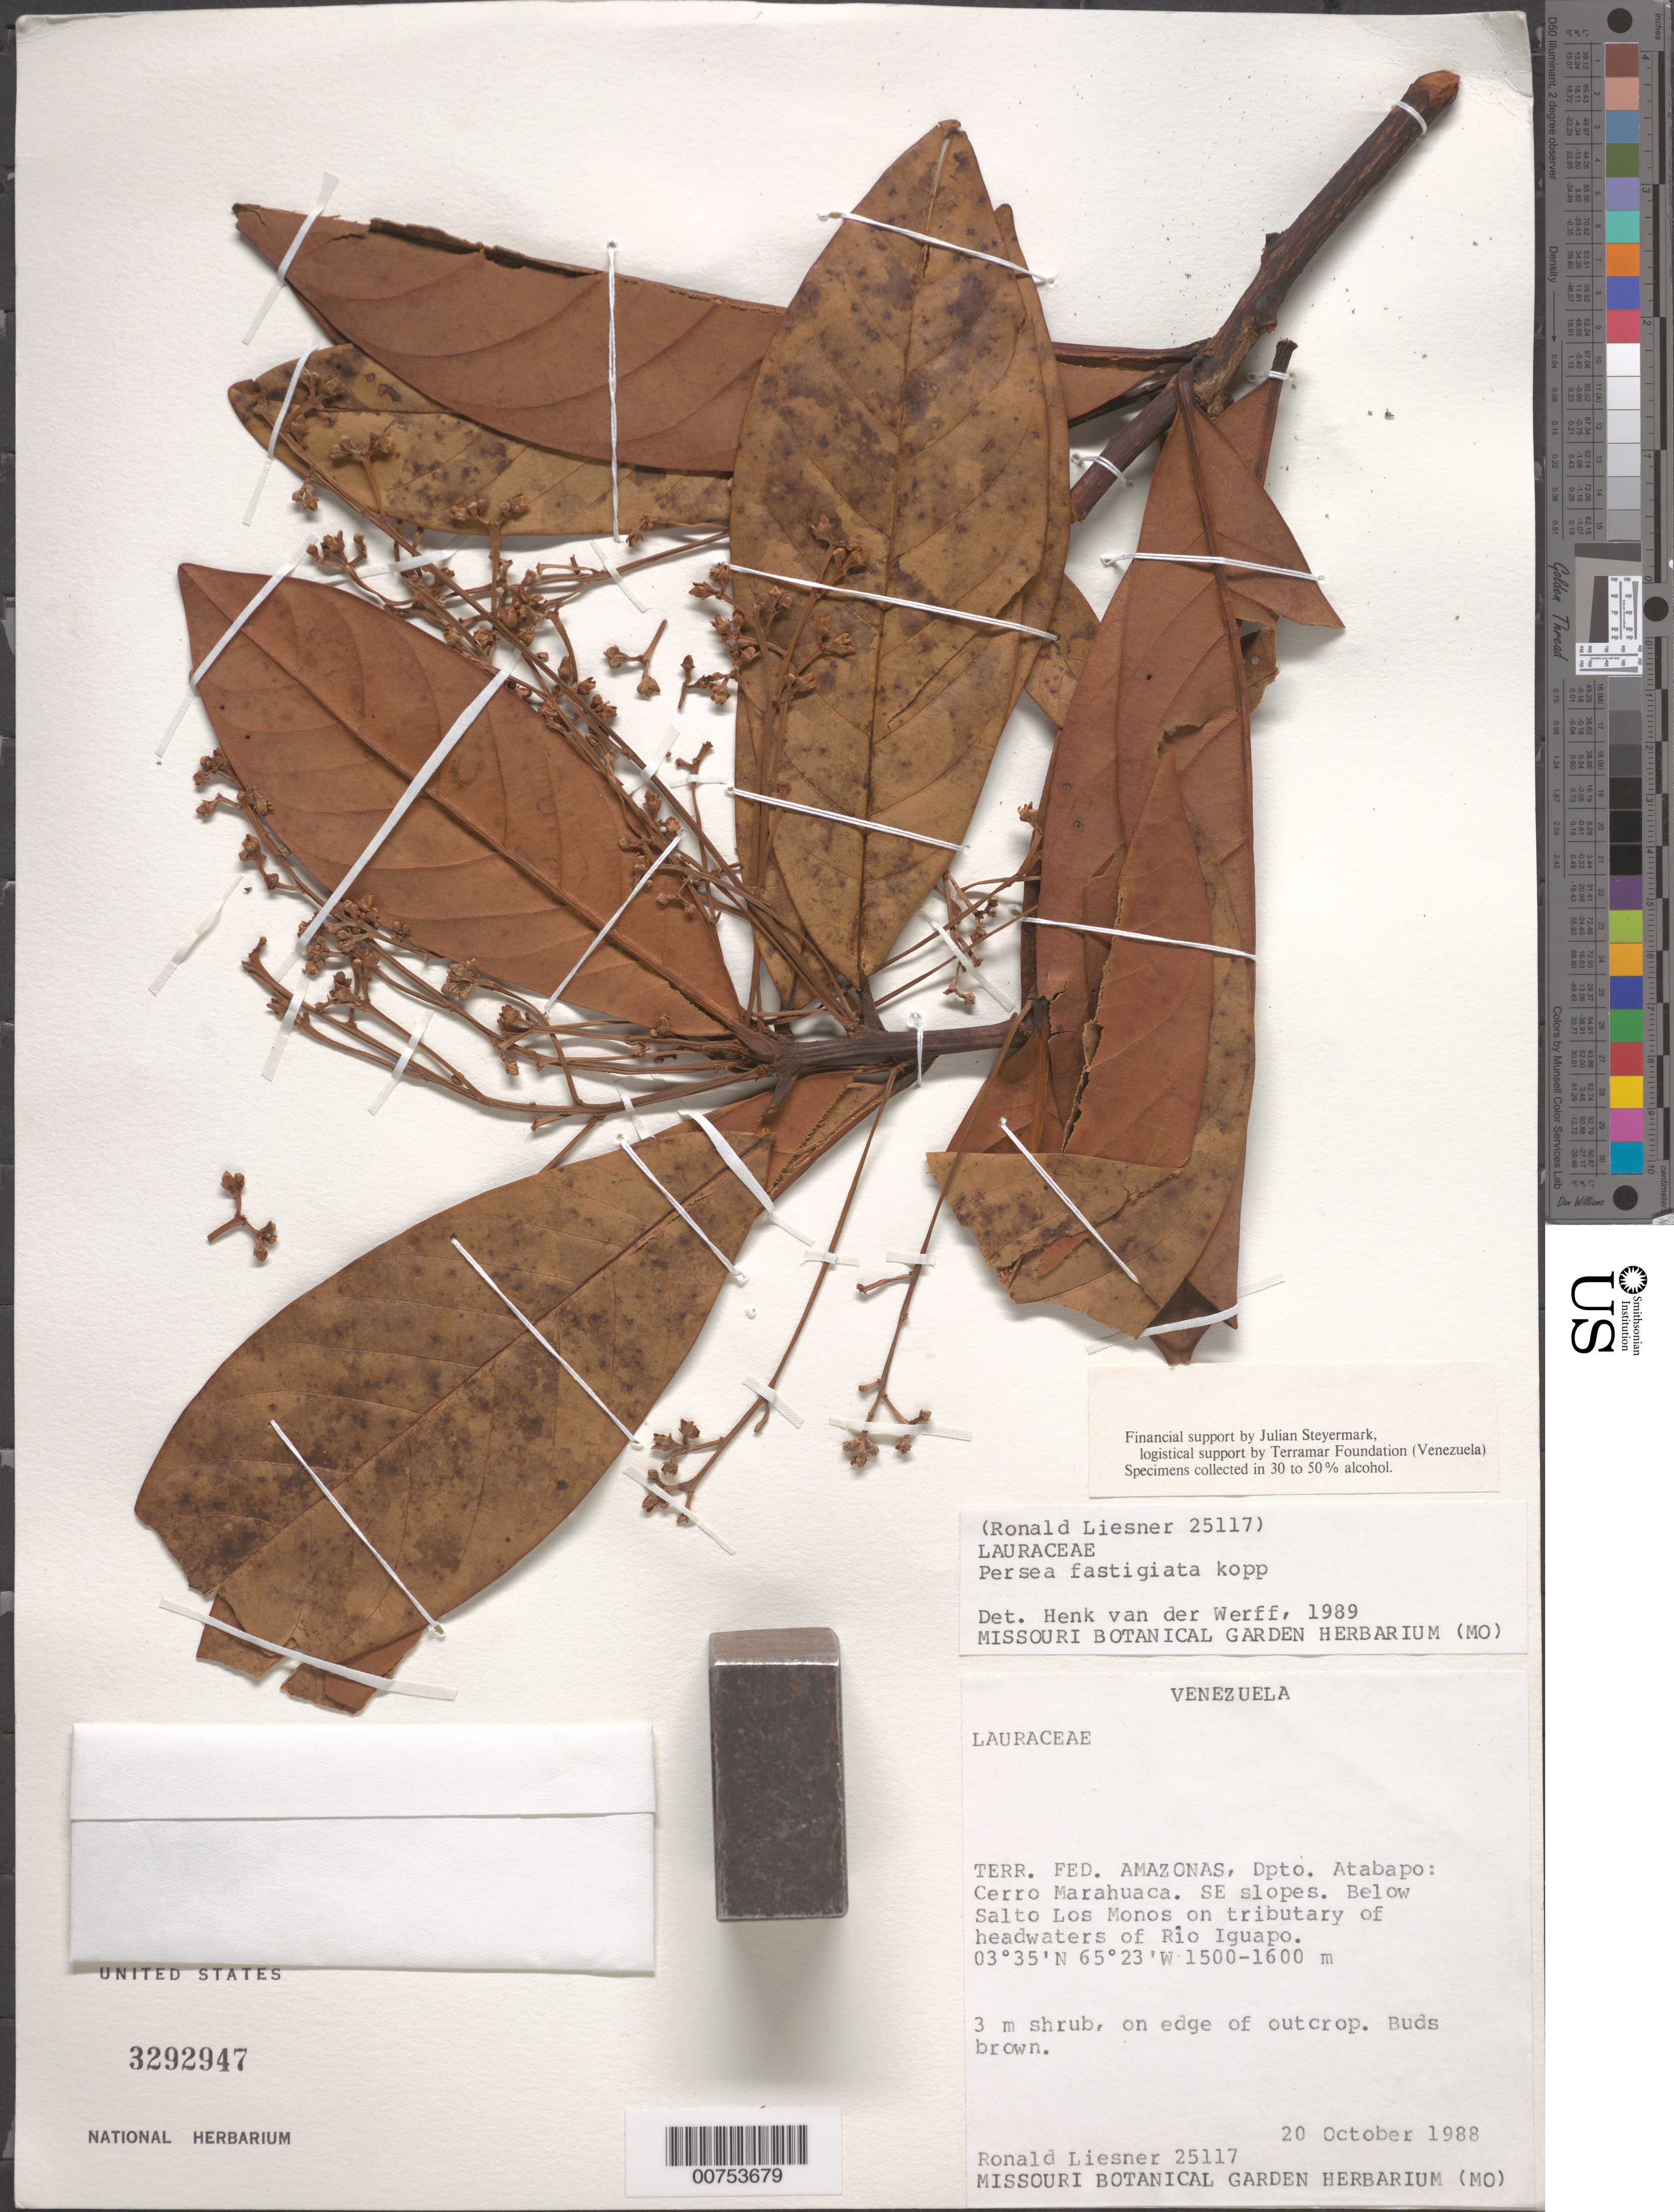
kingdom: Plantae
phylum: Tracheophyta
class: Magnoliopsida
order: Laurales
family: Lauraceae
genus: Persea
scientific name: Persea fastigiata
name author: L.E. Kopp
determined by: van der Werff, H., (MO), Missouri Botanical Garden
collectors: R. L. Liesner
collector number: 25117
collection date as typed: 20-Oct-88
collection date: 1988-10-20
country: Venezuela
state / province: Amazonas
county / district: Atabapo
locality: Cerro Marahuaca, below Salto Los Monos, headwaters of Río Iguapo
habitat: Edge of outcrop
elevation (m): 1500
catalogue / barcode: US 3292947